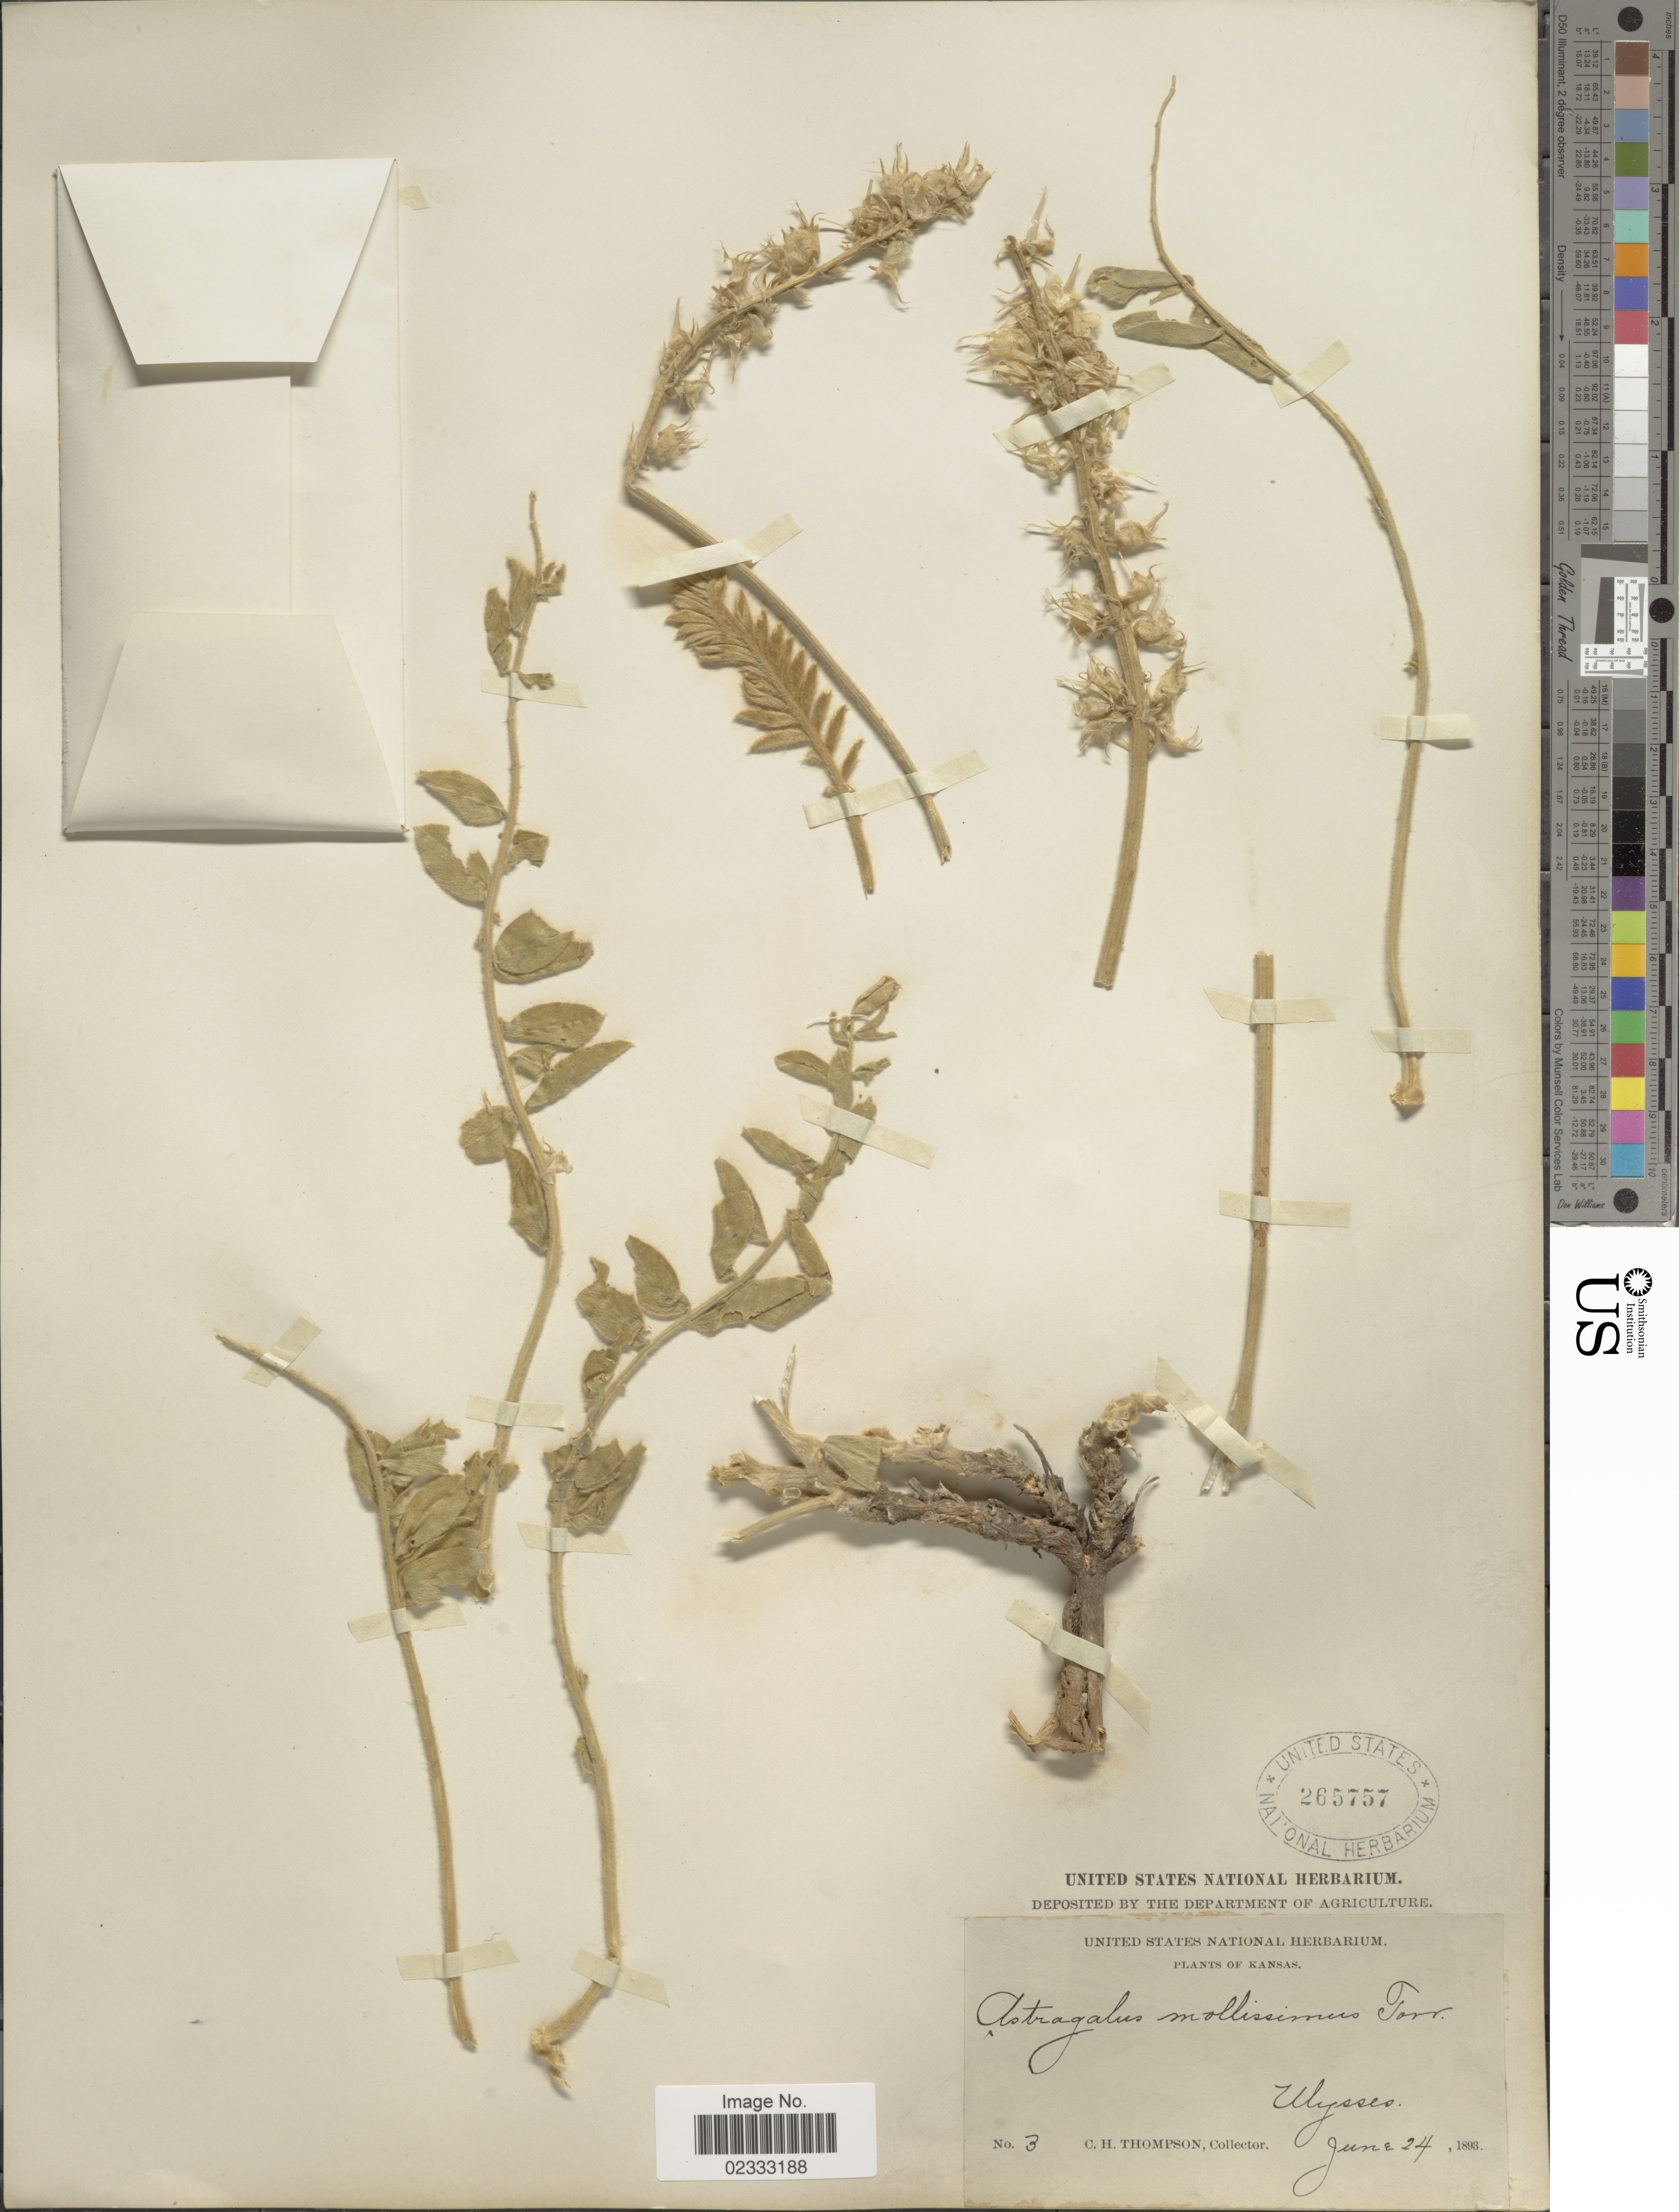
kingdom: Plantae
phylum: Tracheophyta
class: Magnoliopsida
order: Fabales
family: Fabaceae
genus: Astragalus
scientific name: Astragalus mollissimus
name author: Torr.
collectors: C. H. Thompson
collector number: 3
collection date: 1893-06-24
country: United States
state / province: Kansas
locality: Ulysses.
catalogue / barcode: US 265757